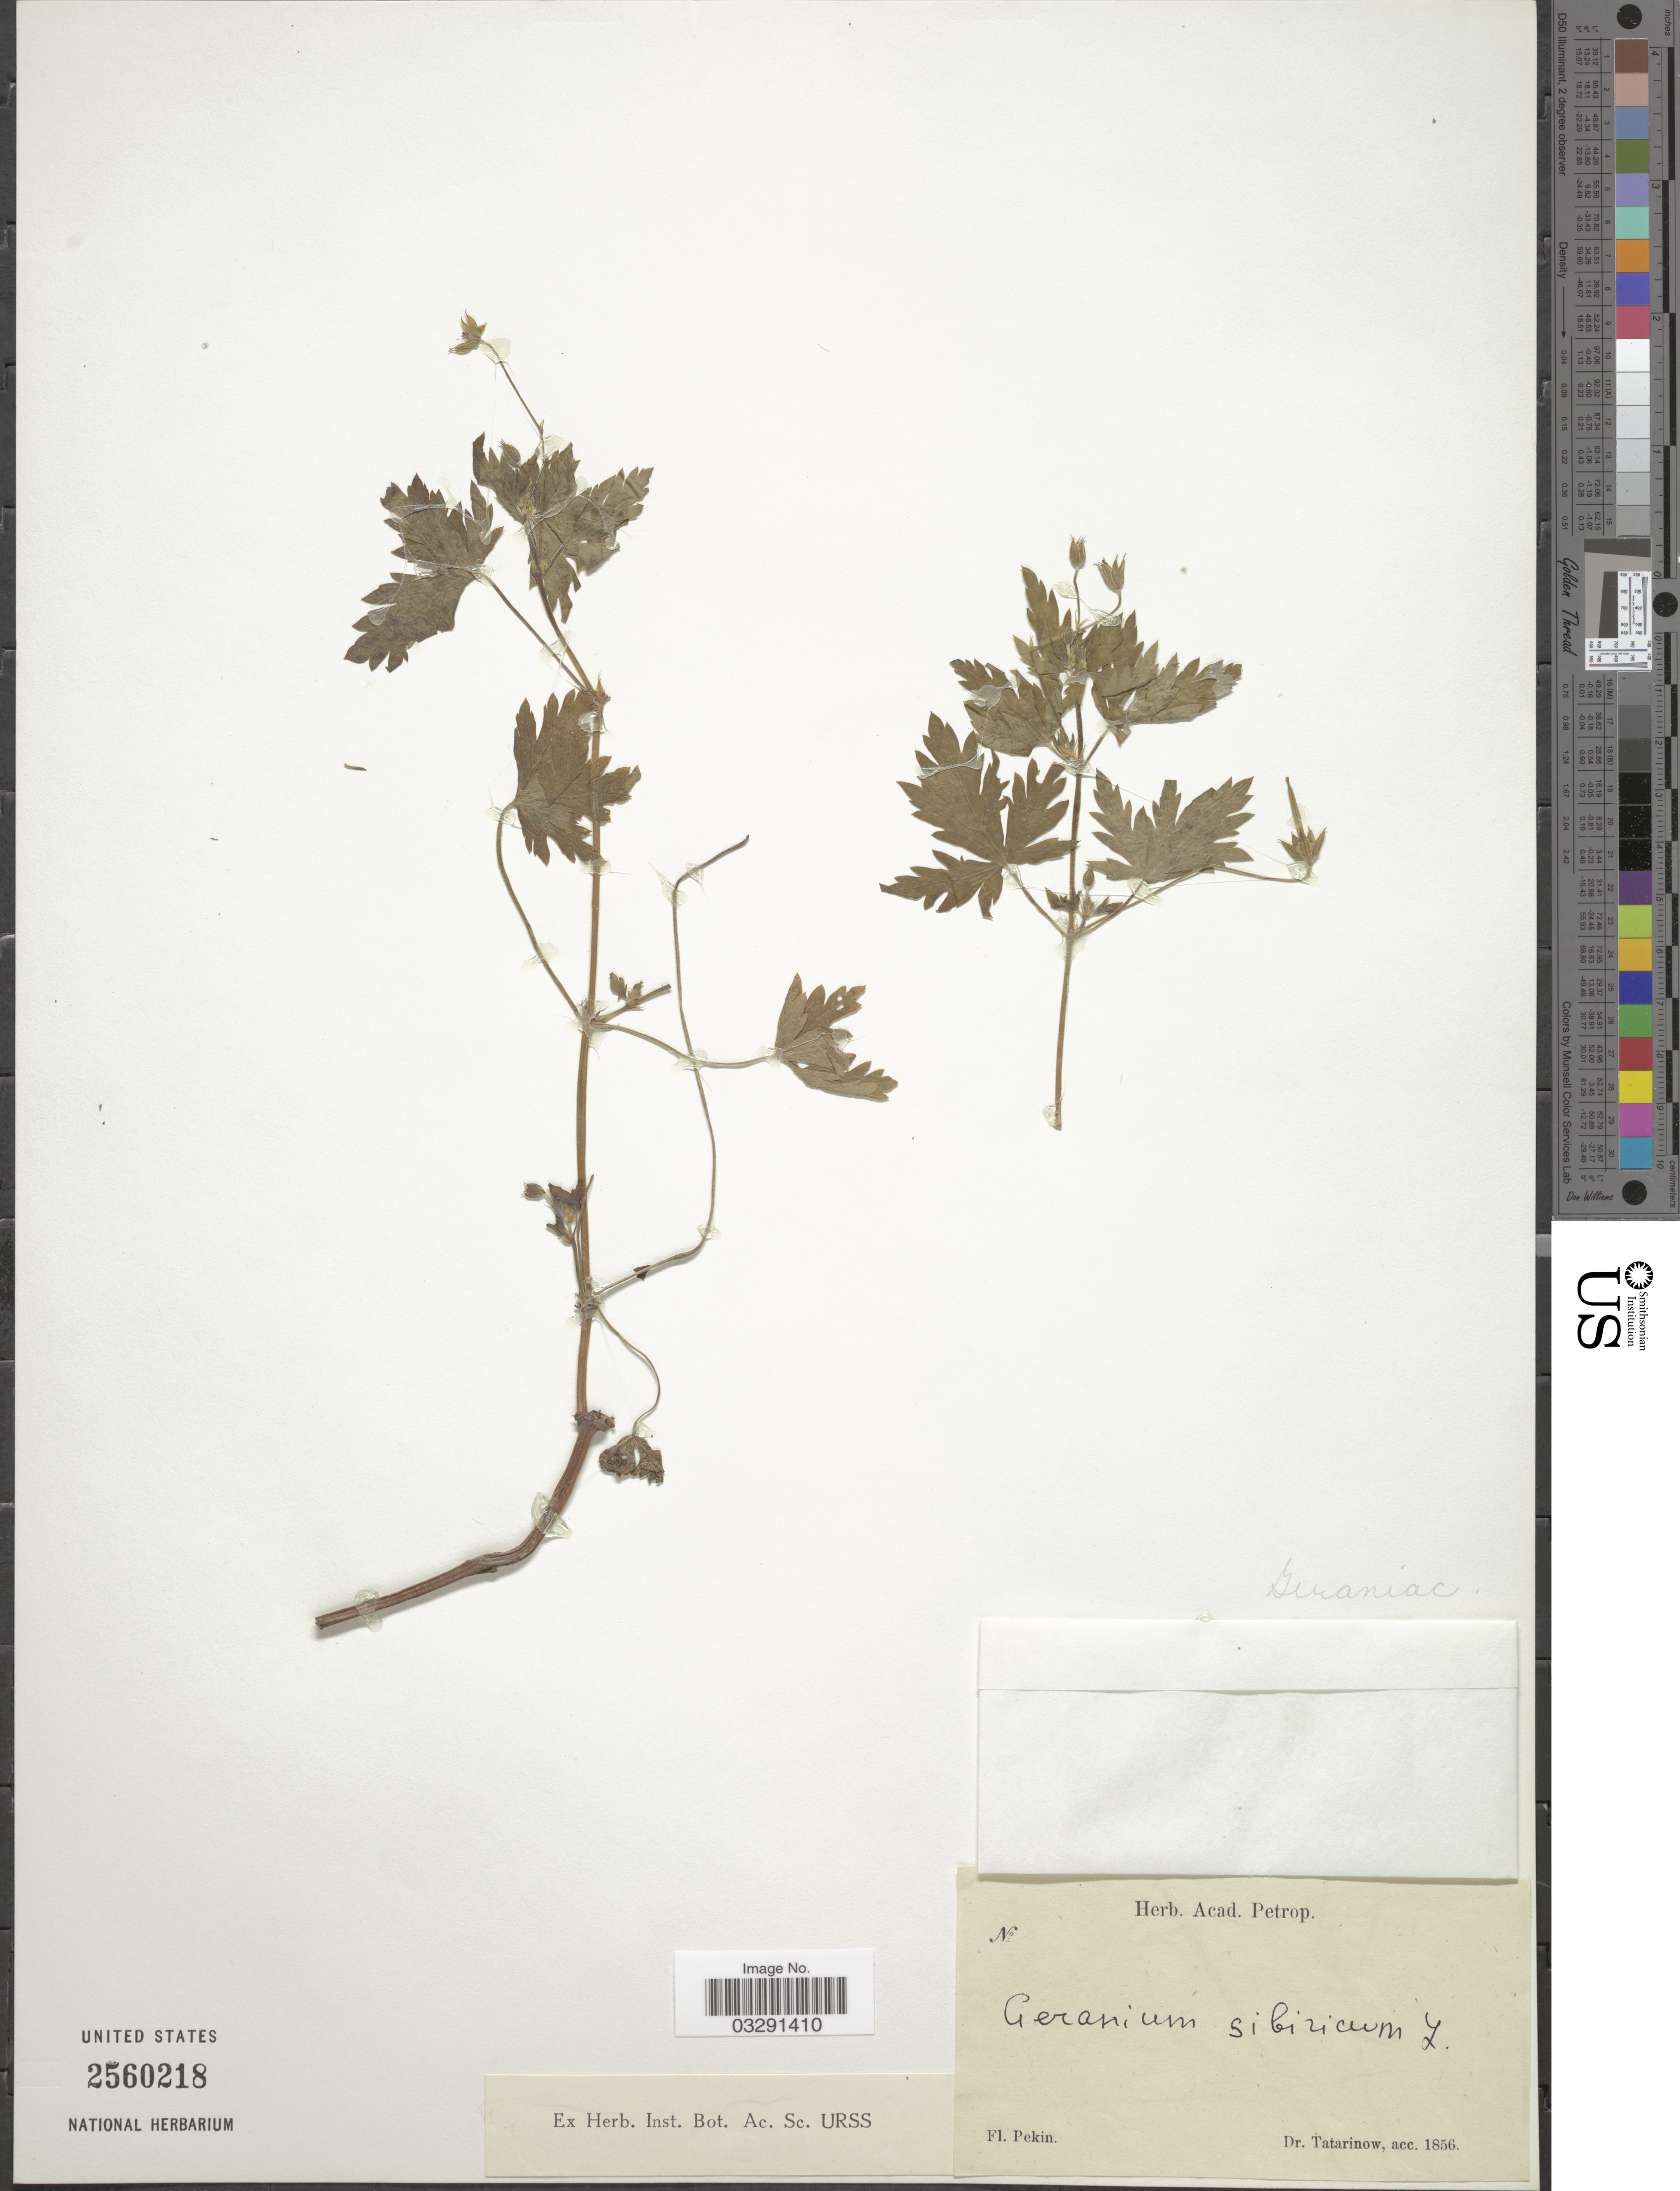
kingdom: Plantae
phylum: Tracheophyta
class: Magnoliopsida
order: Geraniales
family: Geraniaceae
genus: Geranium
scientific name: Geranium sibiricum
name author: L.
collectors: -. Tatarinow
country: China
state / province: Beijing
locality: Pekin.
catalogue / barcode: US 2560218